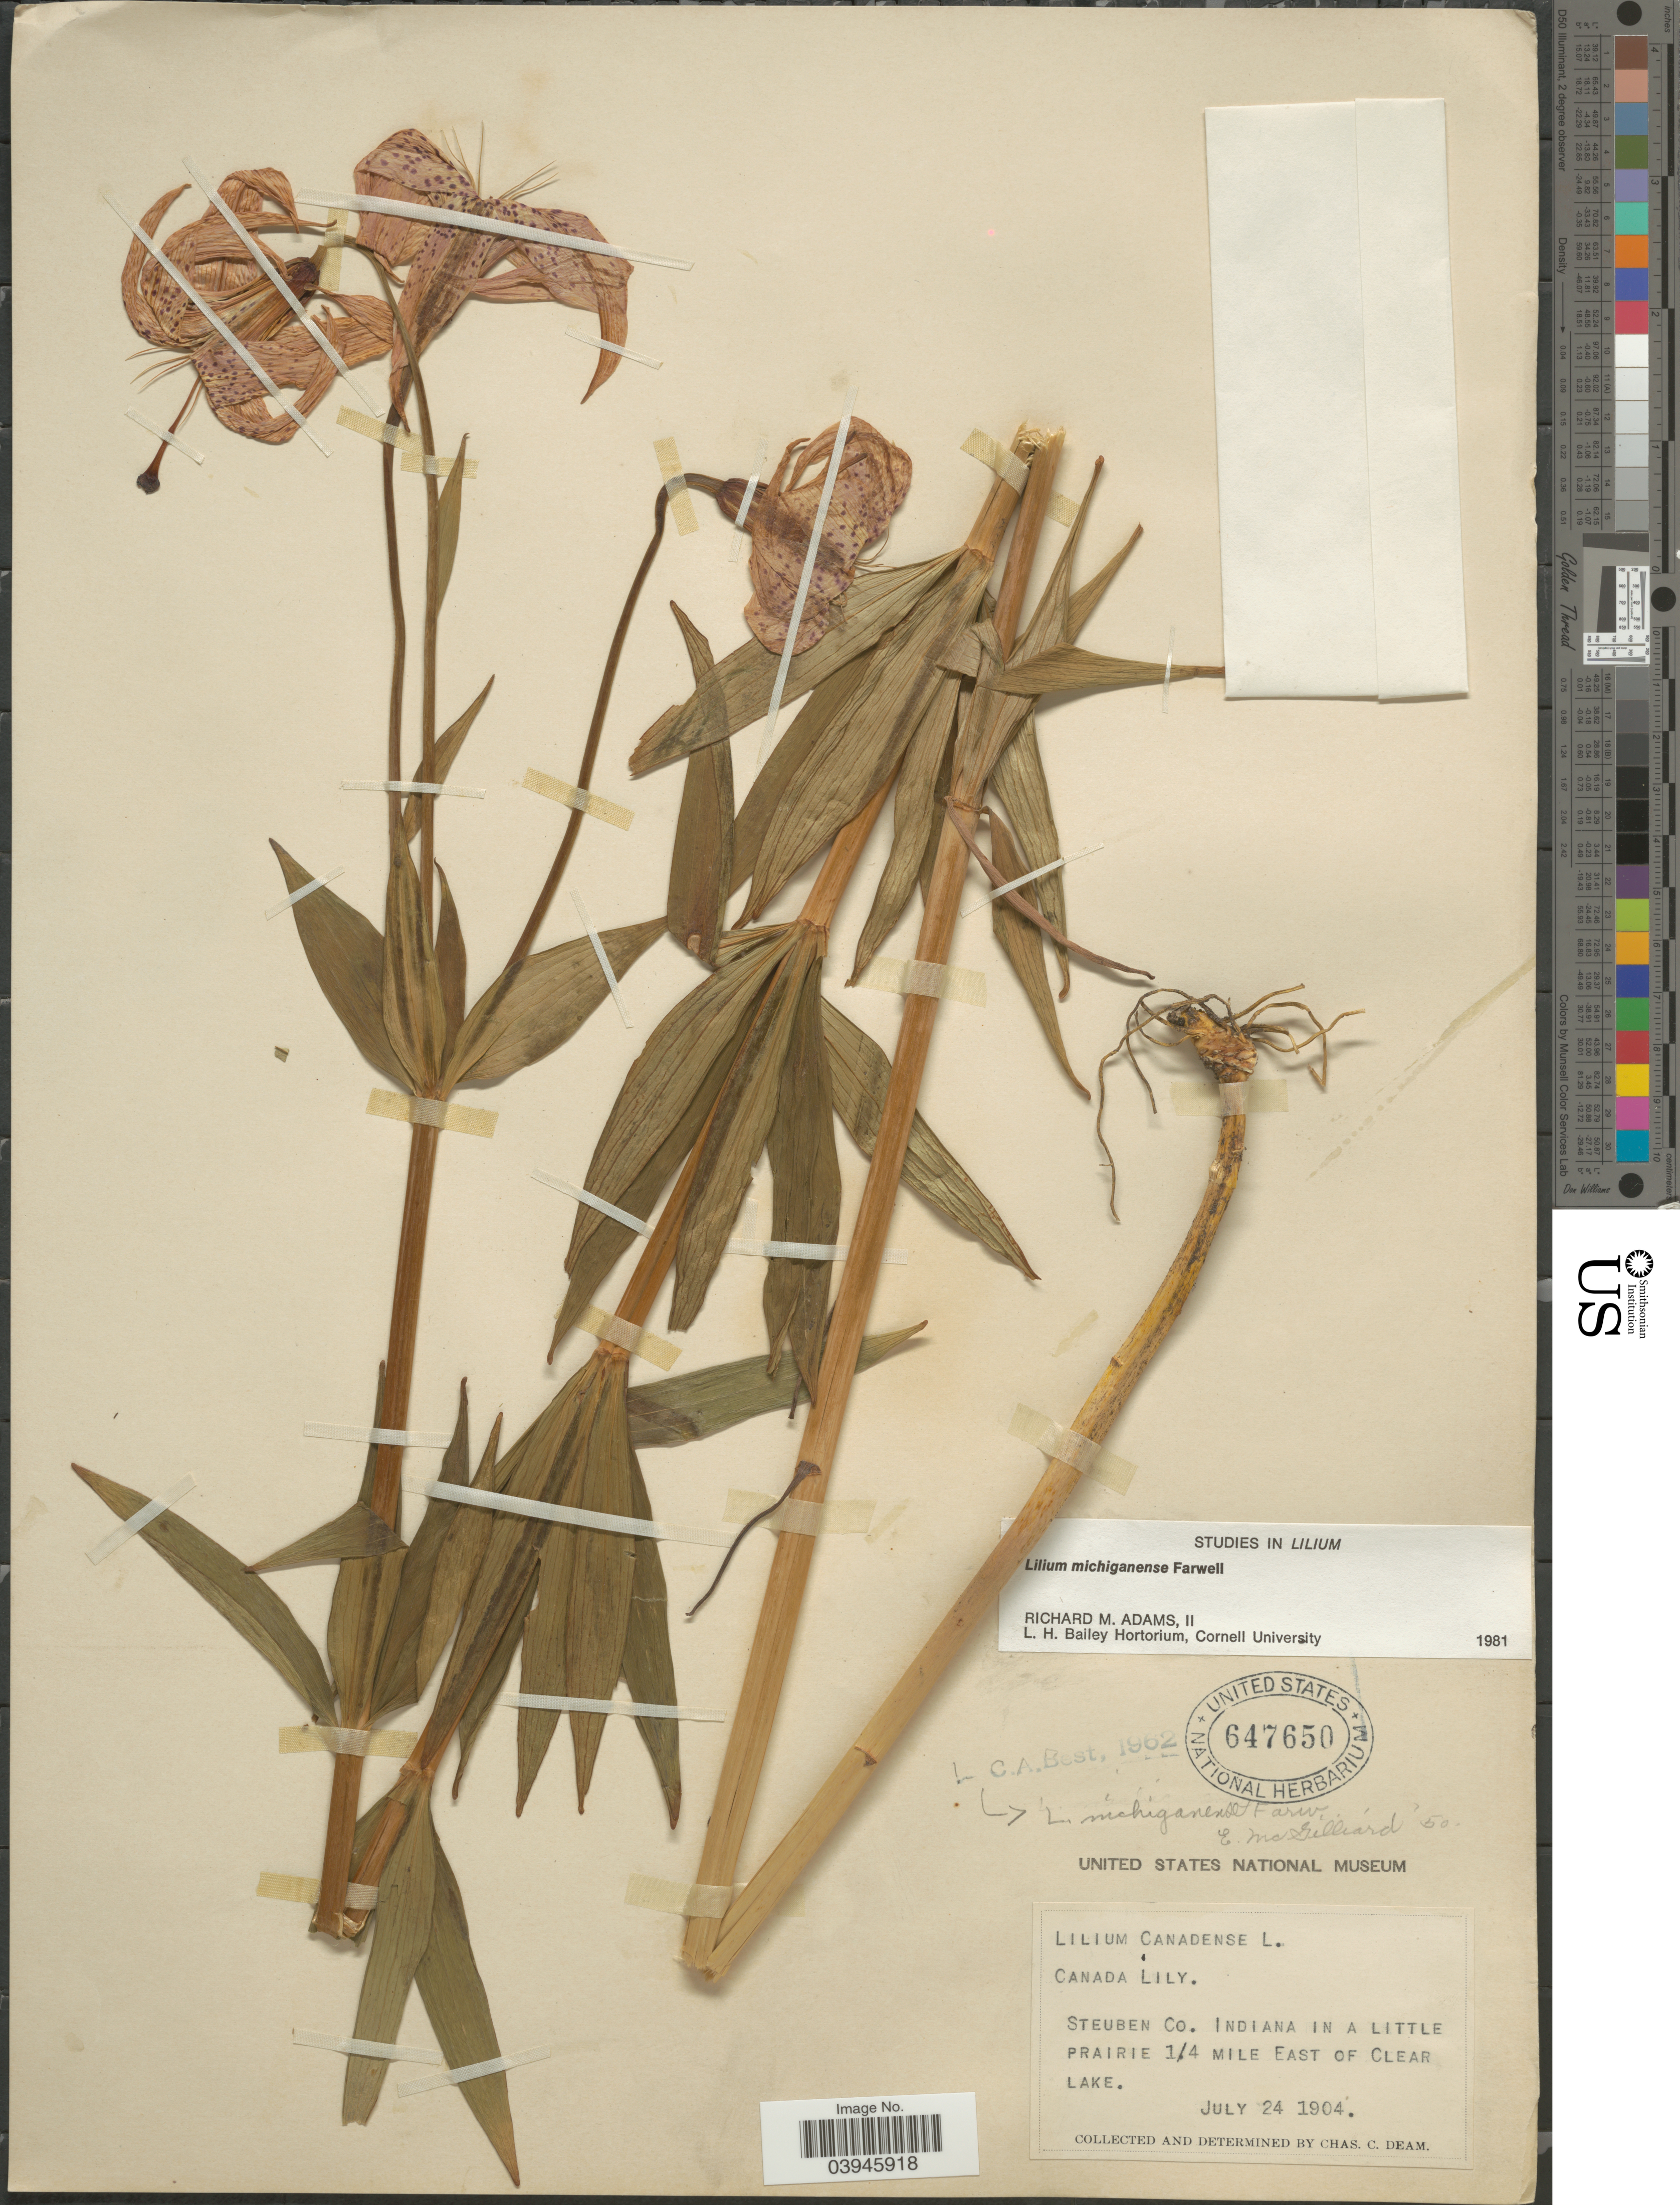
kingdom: Plantae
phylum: Tracheophyta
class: Liliopsida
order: Liliales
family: Liliaceae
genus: Lilium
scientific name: Lilium michiganense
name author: Farw.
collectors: C. C. Deam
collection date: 1904-07-24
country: United States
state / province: Indiana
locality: Steuben Co. In a little prairie 1/4 mile East of Clear Lake.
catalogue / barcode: US 647650